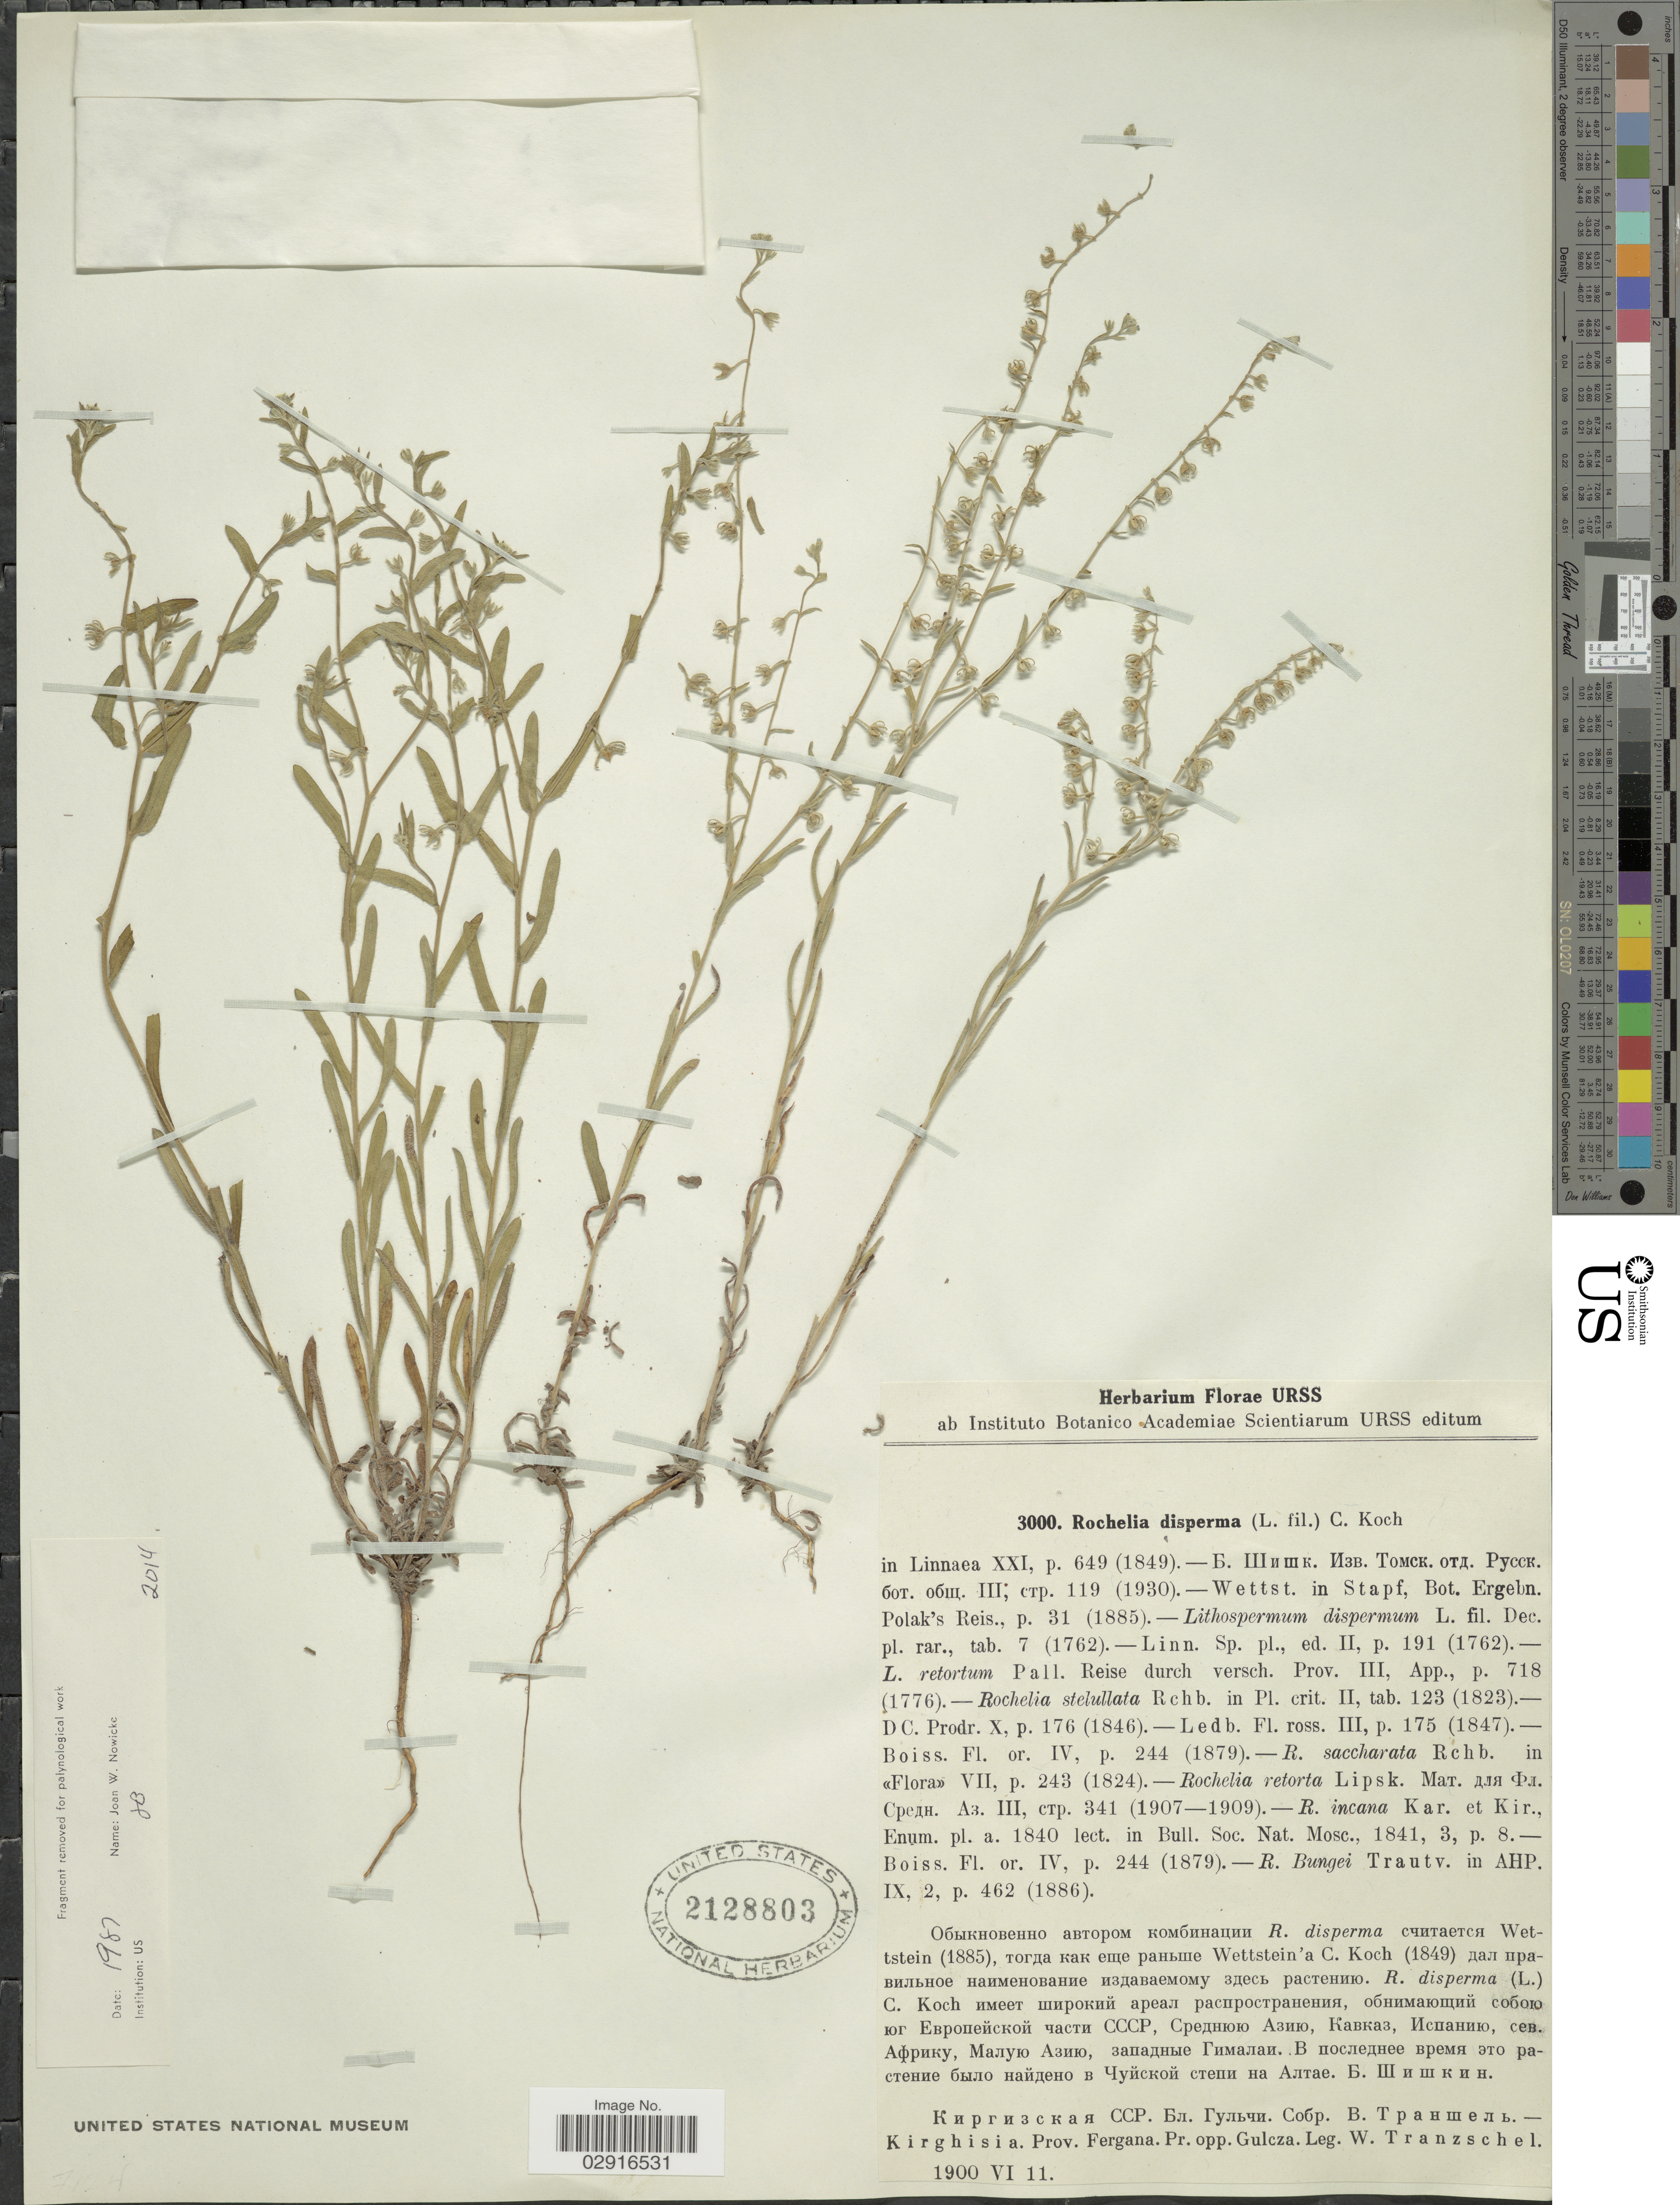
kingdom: Plantae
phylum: Tracheophyta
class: Magnoliopsida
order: Boraginales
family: Boraginaceae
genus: Rochelia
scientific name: Rochelia disperma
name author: (L. f.) K. Koch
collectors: W. Tranzschel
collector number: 3000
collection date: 1900-06-11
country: Kyrgyzstan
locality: Kirghisia. Prov. Fergana. Pr. opp. Gulcza.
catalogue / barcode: US 2128803